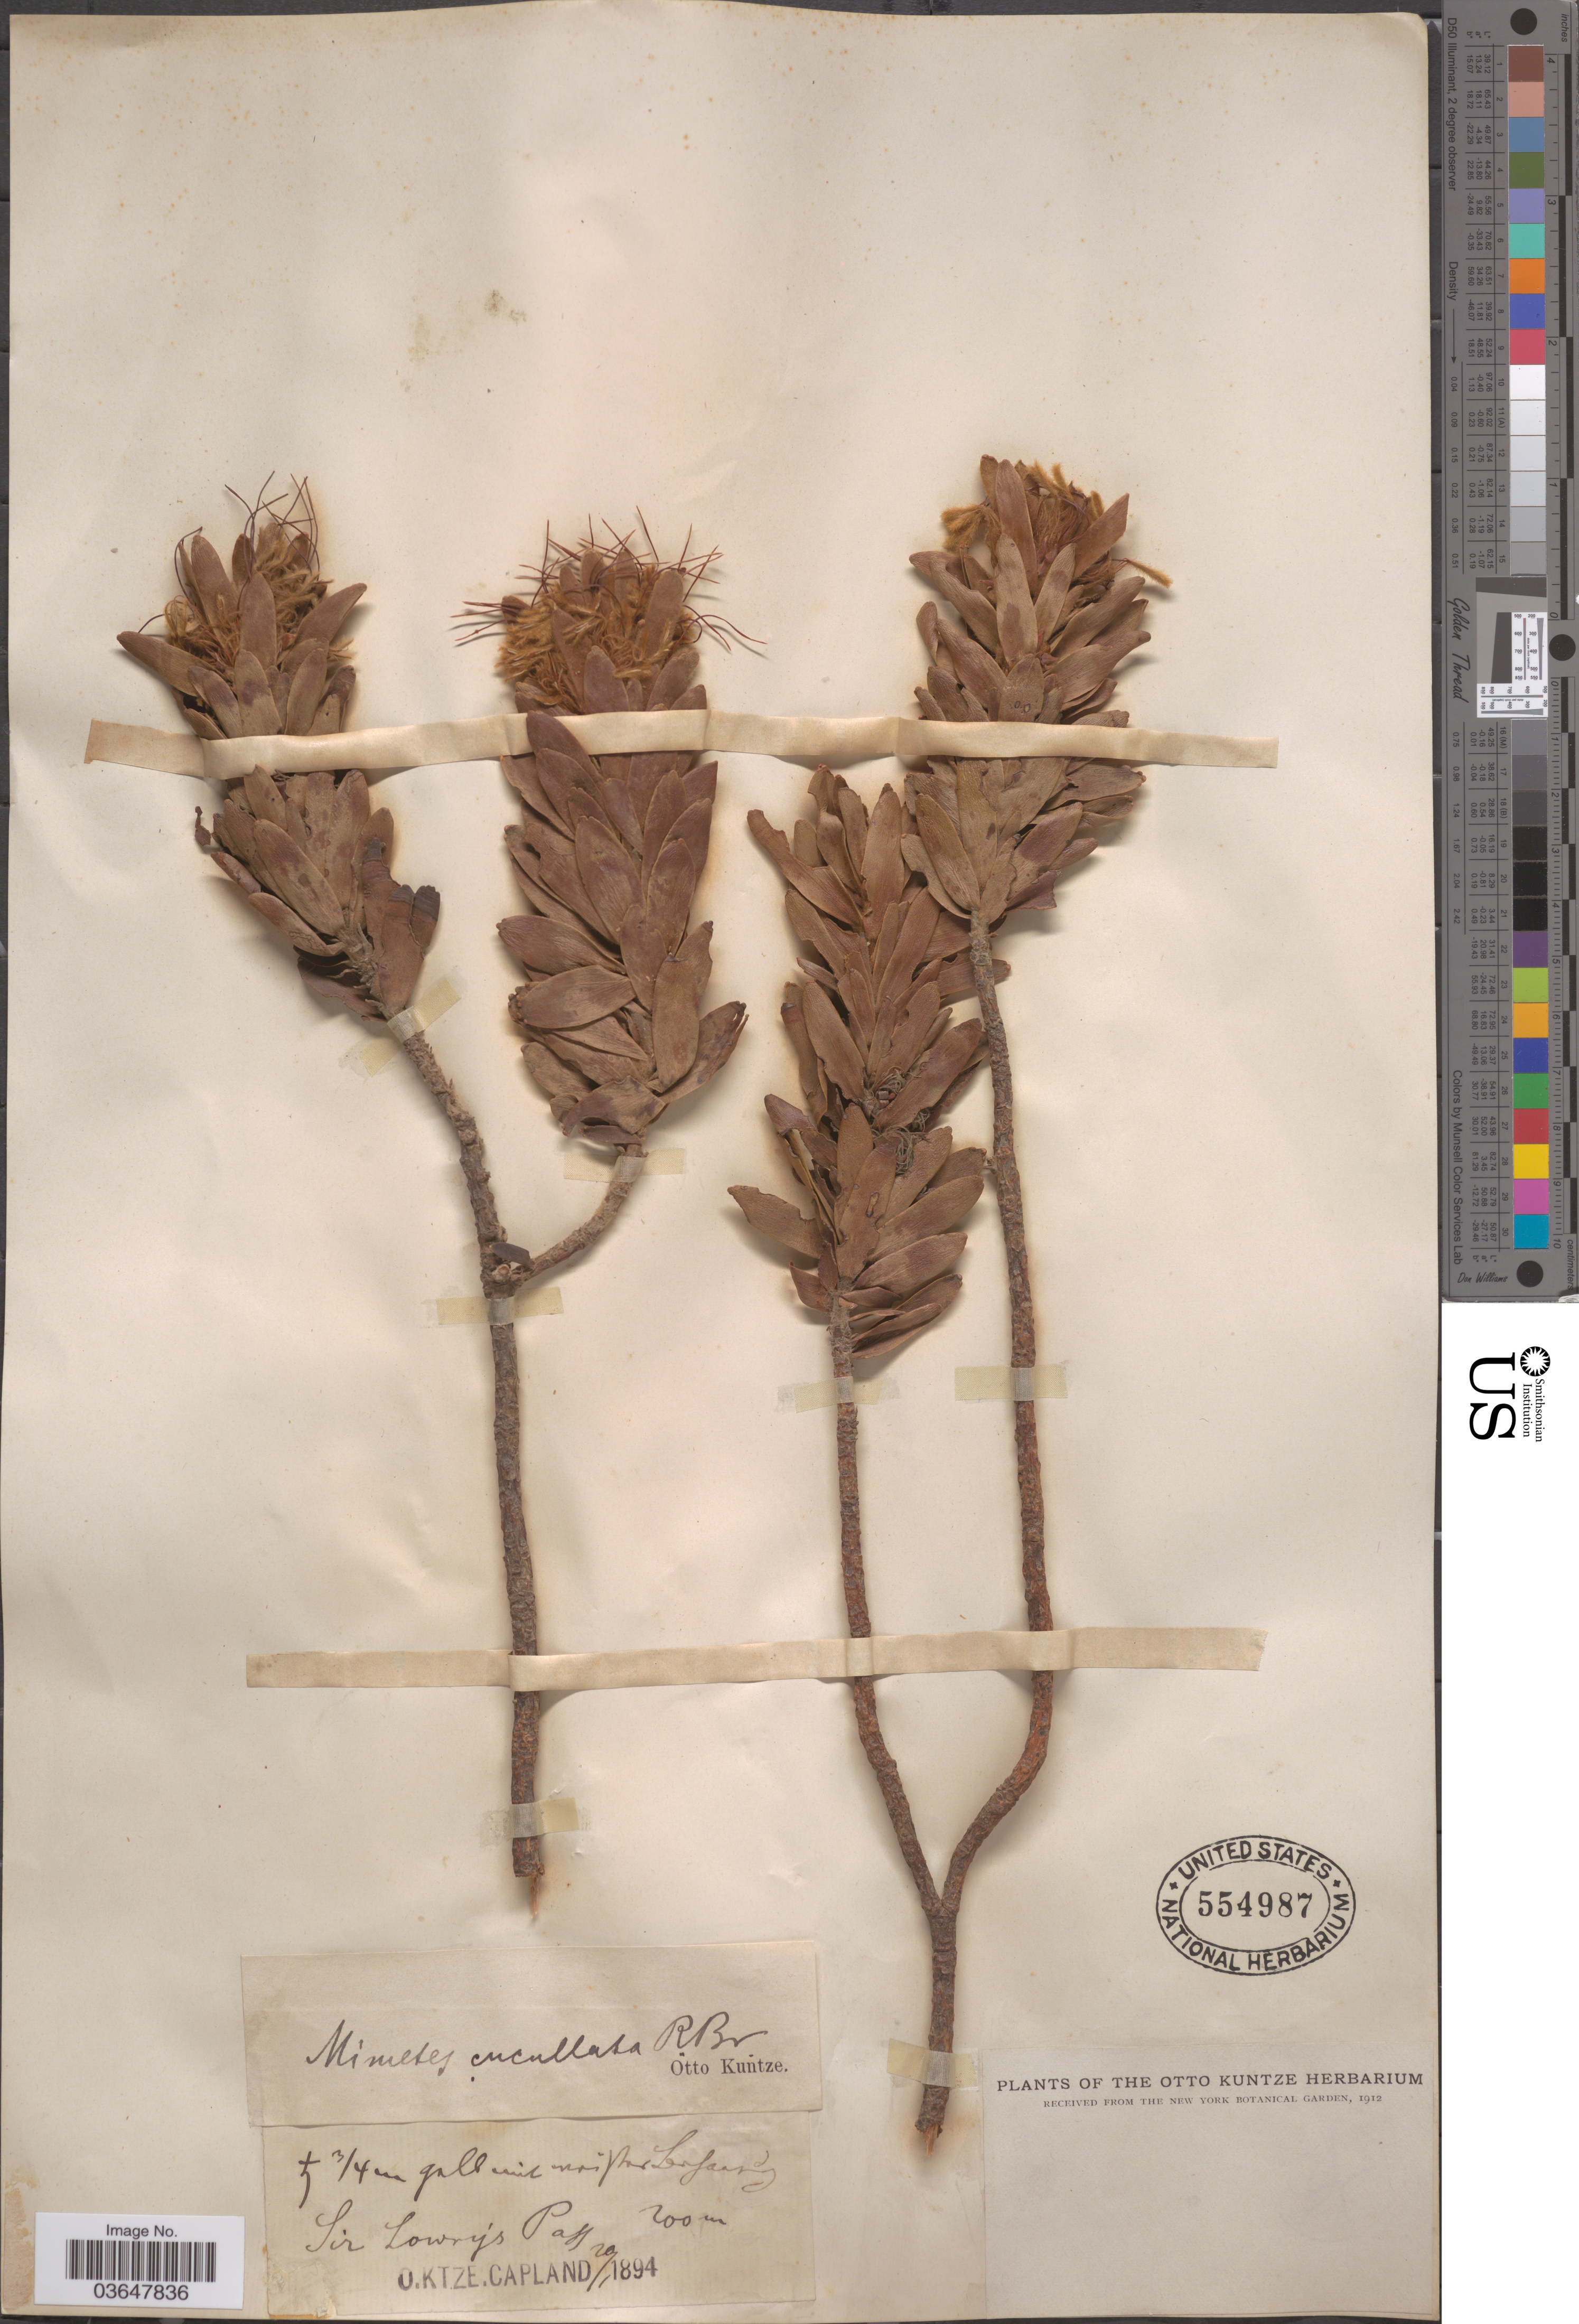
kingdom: Plantae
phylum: Tracheophyta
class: Magnoliopsida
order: Proteales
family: Proteaceae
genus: Mimetes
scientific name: Mimetes cucullata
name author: R. Br.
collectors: C.E.O. Kuntze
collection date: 1894-01-20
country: South Africa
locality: Sir Lowry's Pass.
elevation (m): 200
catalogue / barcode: US 554987